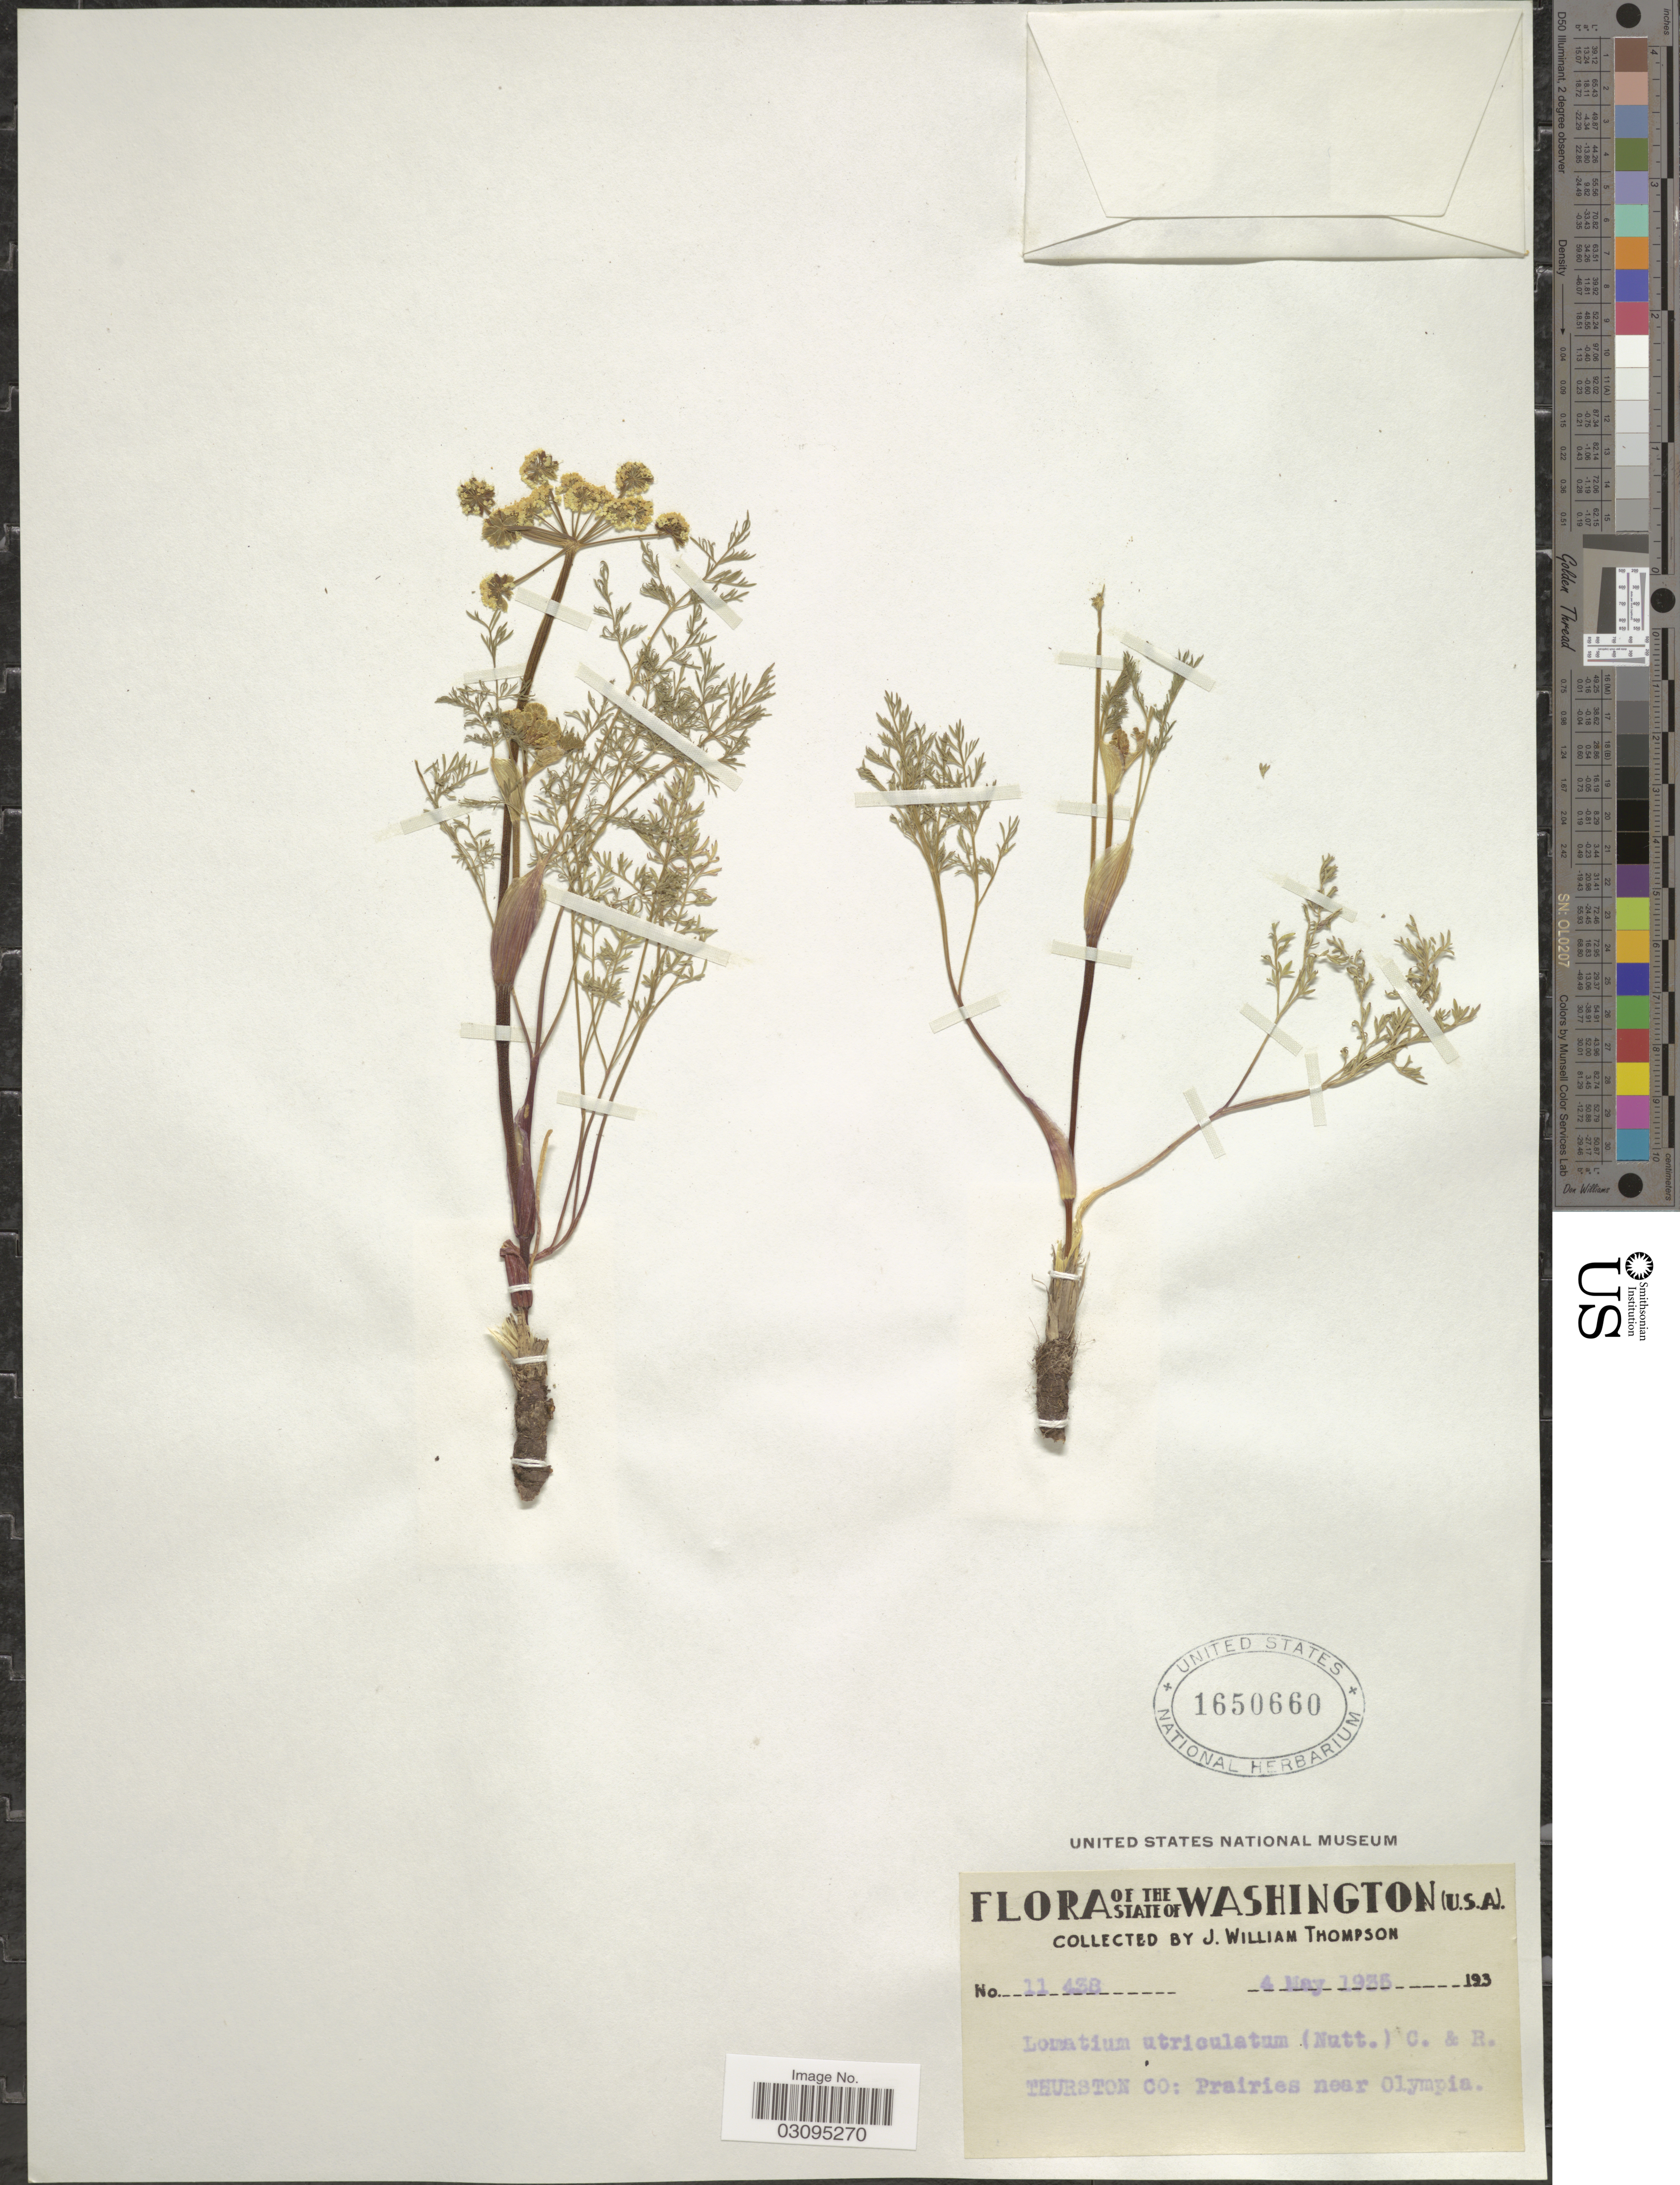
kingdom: Plantae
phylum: Tracheophyta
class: Magnoliopsida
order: Apiales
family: Apiaceae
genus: Lomatium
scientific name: Lomatium utriculatum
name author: (Nutt. ex Torr. & A. Gray) J.M. Coult. & Rose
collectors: J. W. Thompson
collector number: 11438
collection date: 1936-05-04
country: United States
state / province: Washington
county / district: Thurston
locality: Thurston Co.: Prairies near Olympia.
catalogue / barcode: US 1650660